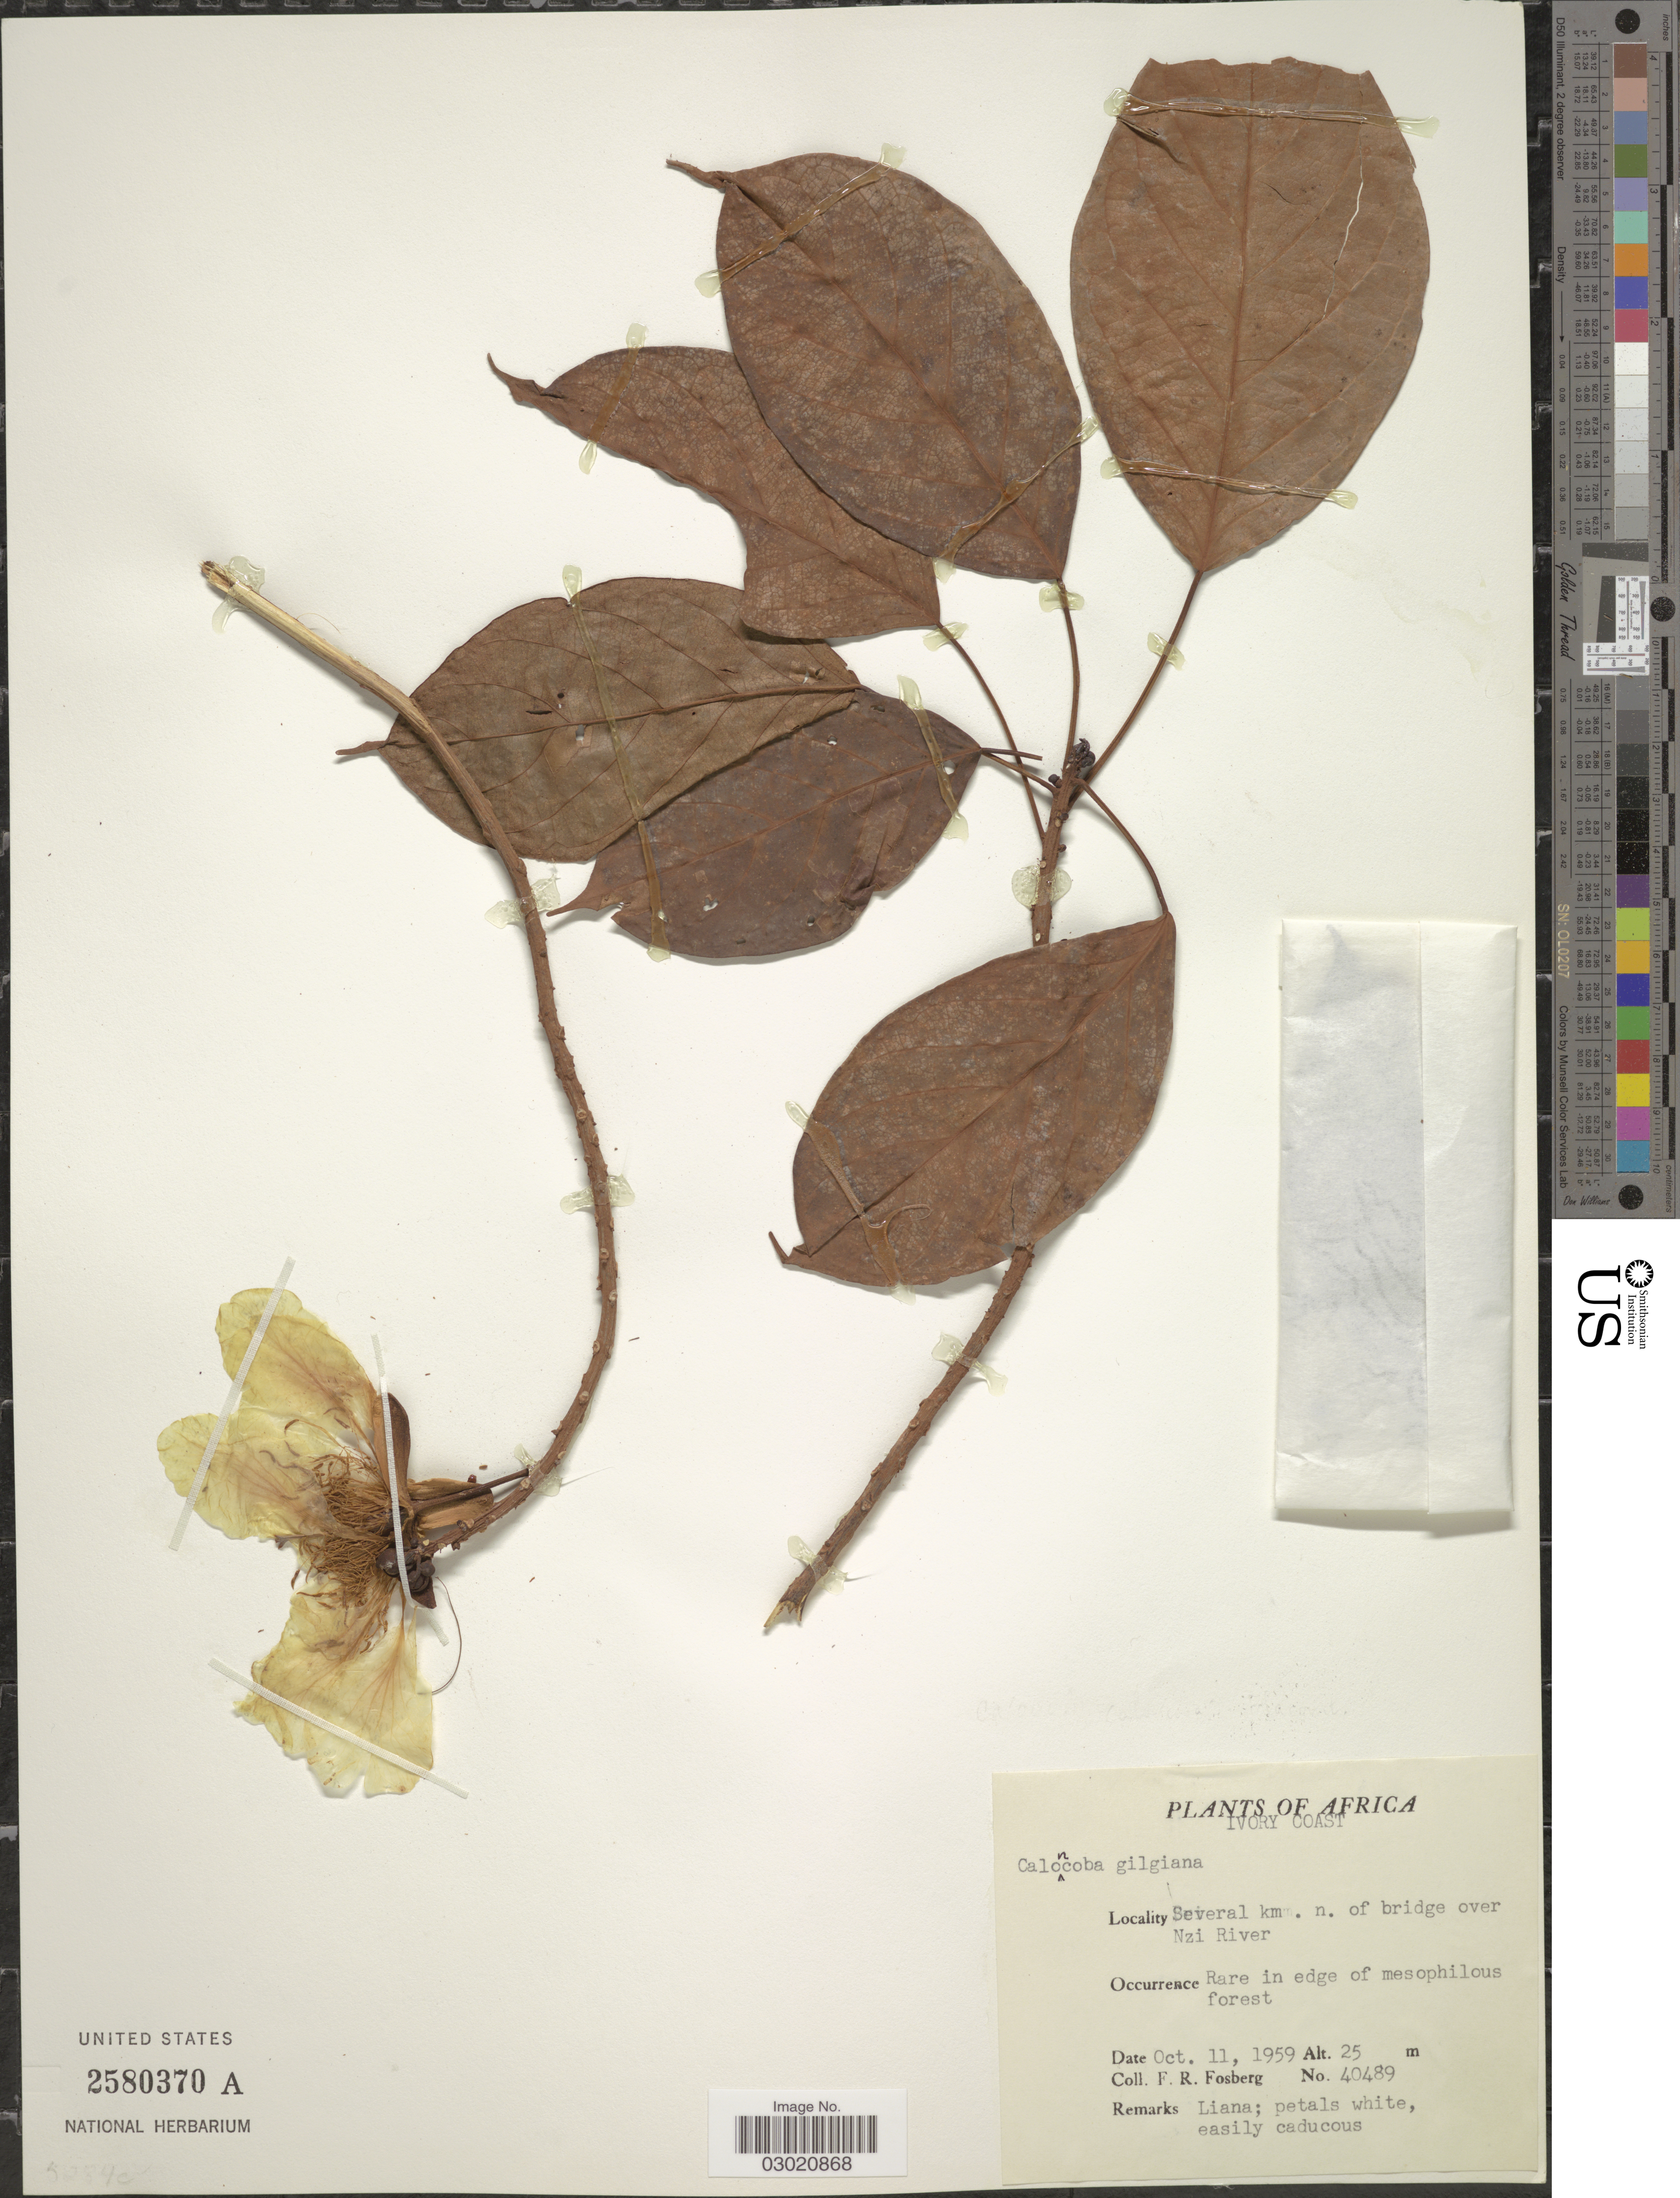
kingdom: Plantae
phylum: Tracheophyta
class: Magnoliopsida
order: Malpighiales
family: Achariaceae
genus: Caloncoba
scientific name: Caloncoba gilgiana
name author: (Sprague) Gilg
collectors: F. R. Fosberg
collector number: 40489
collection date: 1959-10-11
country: Ivory Coast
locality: Ivory Coast, Several km. n. of bridge over Nzi River.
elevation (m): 25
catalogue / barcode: US 2580370A